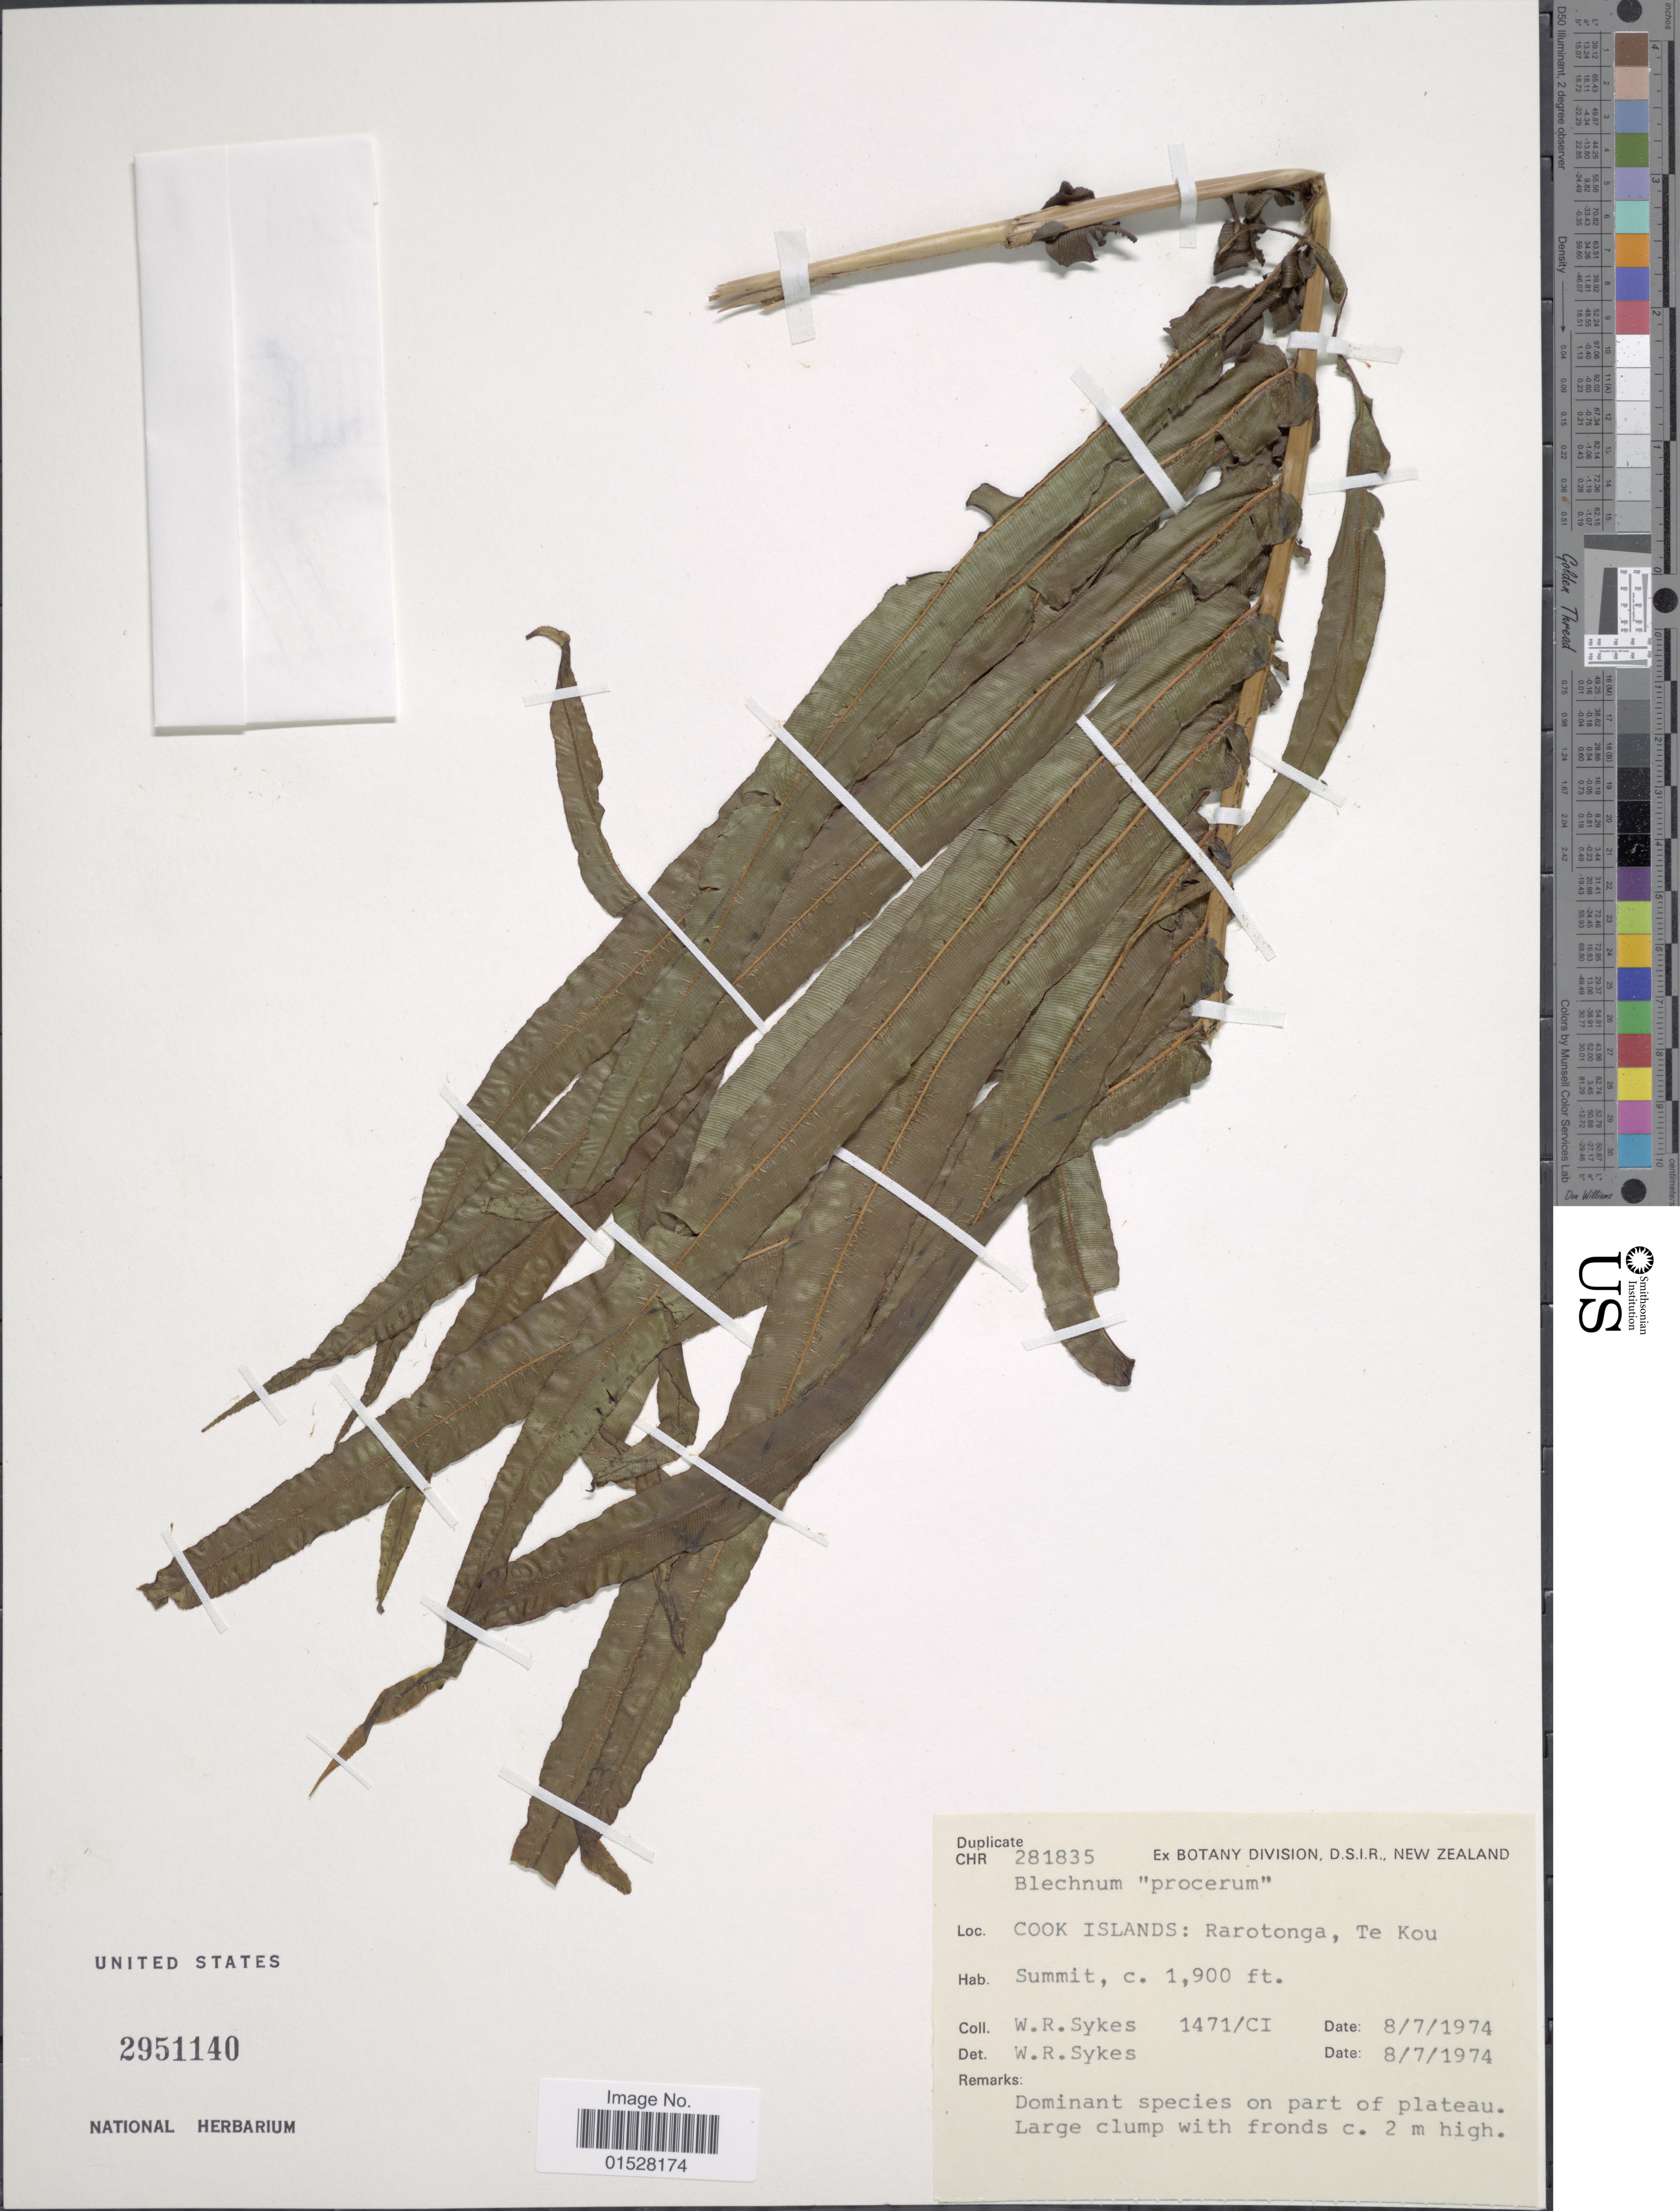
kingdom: Plantae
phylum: Tracheophyta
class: Polypodiopsida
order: Polypodiales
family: Blechnaceae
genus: Blechnum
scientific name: Blechnum pacificum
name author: Lorence & A.R. Sm.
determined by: Florence, J.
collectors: W. R. Sykes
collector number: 1471/CI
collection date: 1974-07-08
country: Cook Islands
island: Rarotonga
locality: Rarotonga, Te Kou.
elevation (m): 579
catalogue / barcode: US 2951140